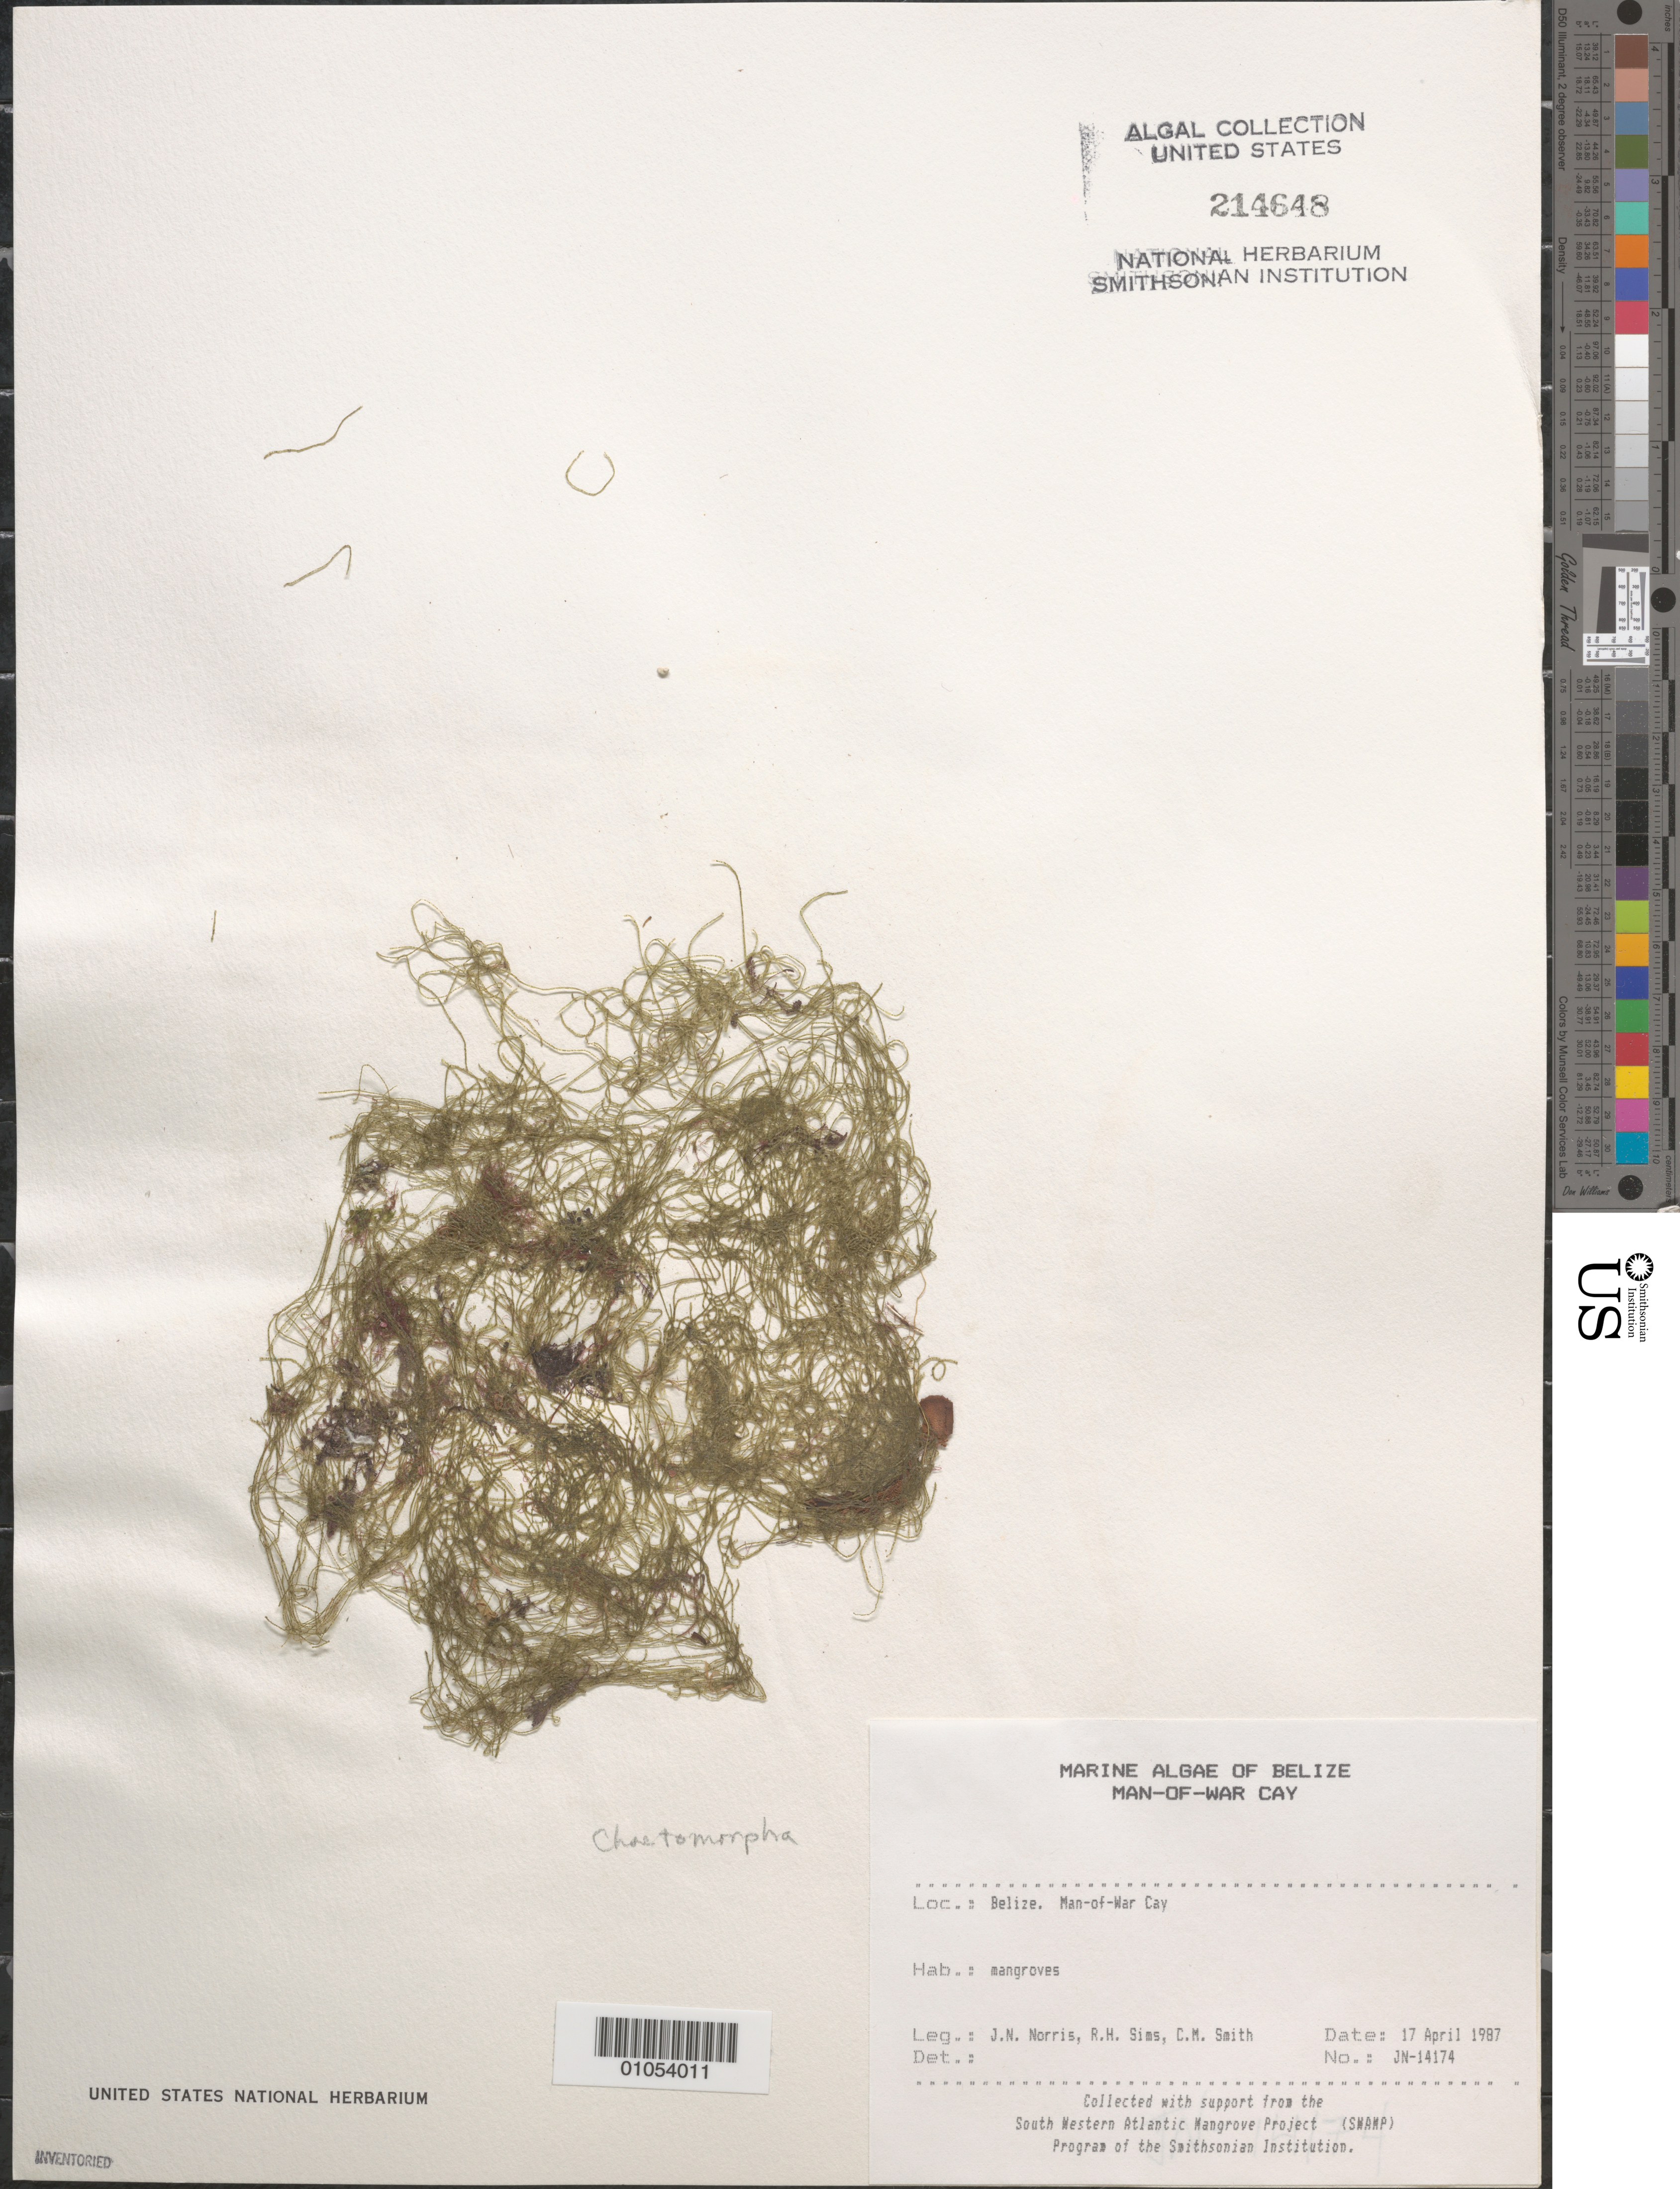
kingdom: Plantae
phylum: Chlorophyta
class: Ulvophyceae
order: Cladophorales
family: Cladophoraceae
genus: Chaetomorpha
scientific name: Chaetomorpha sp.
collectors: J. N. Norris, C. M. Smith & R. H. Sims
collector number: JN-14174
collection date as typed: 17 Apr 1987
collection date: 1987-04-17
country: Belize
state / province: Stann Creek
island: Man of War Cay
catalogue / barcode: US 214648